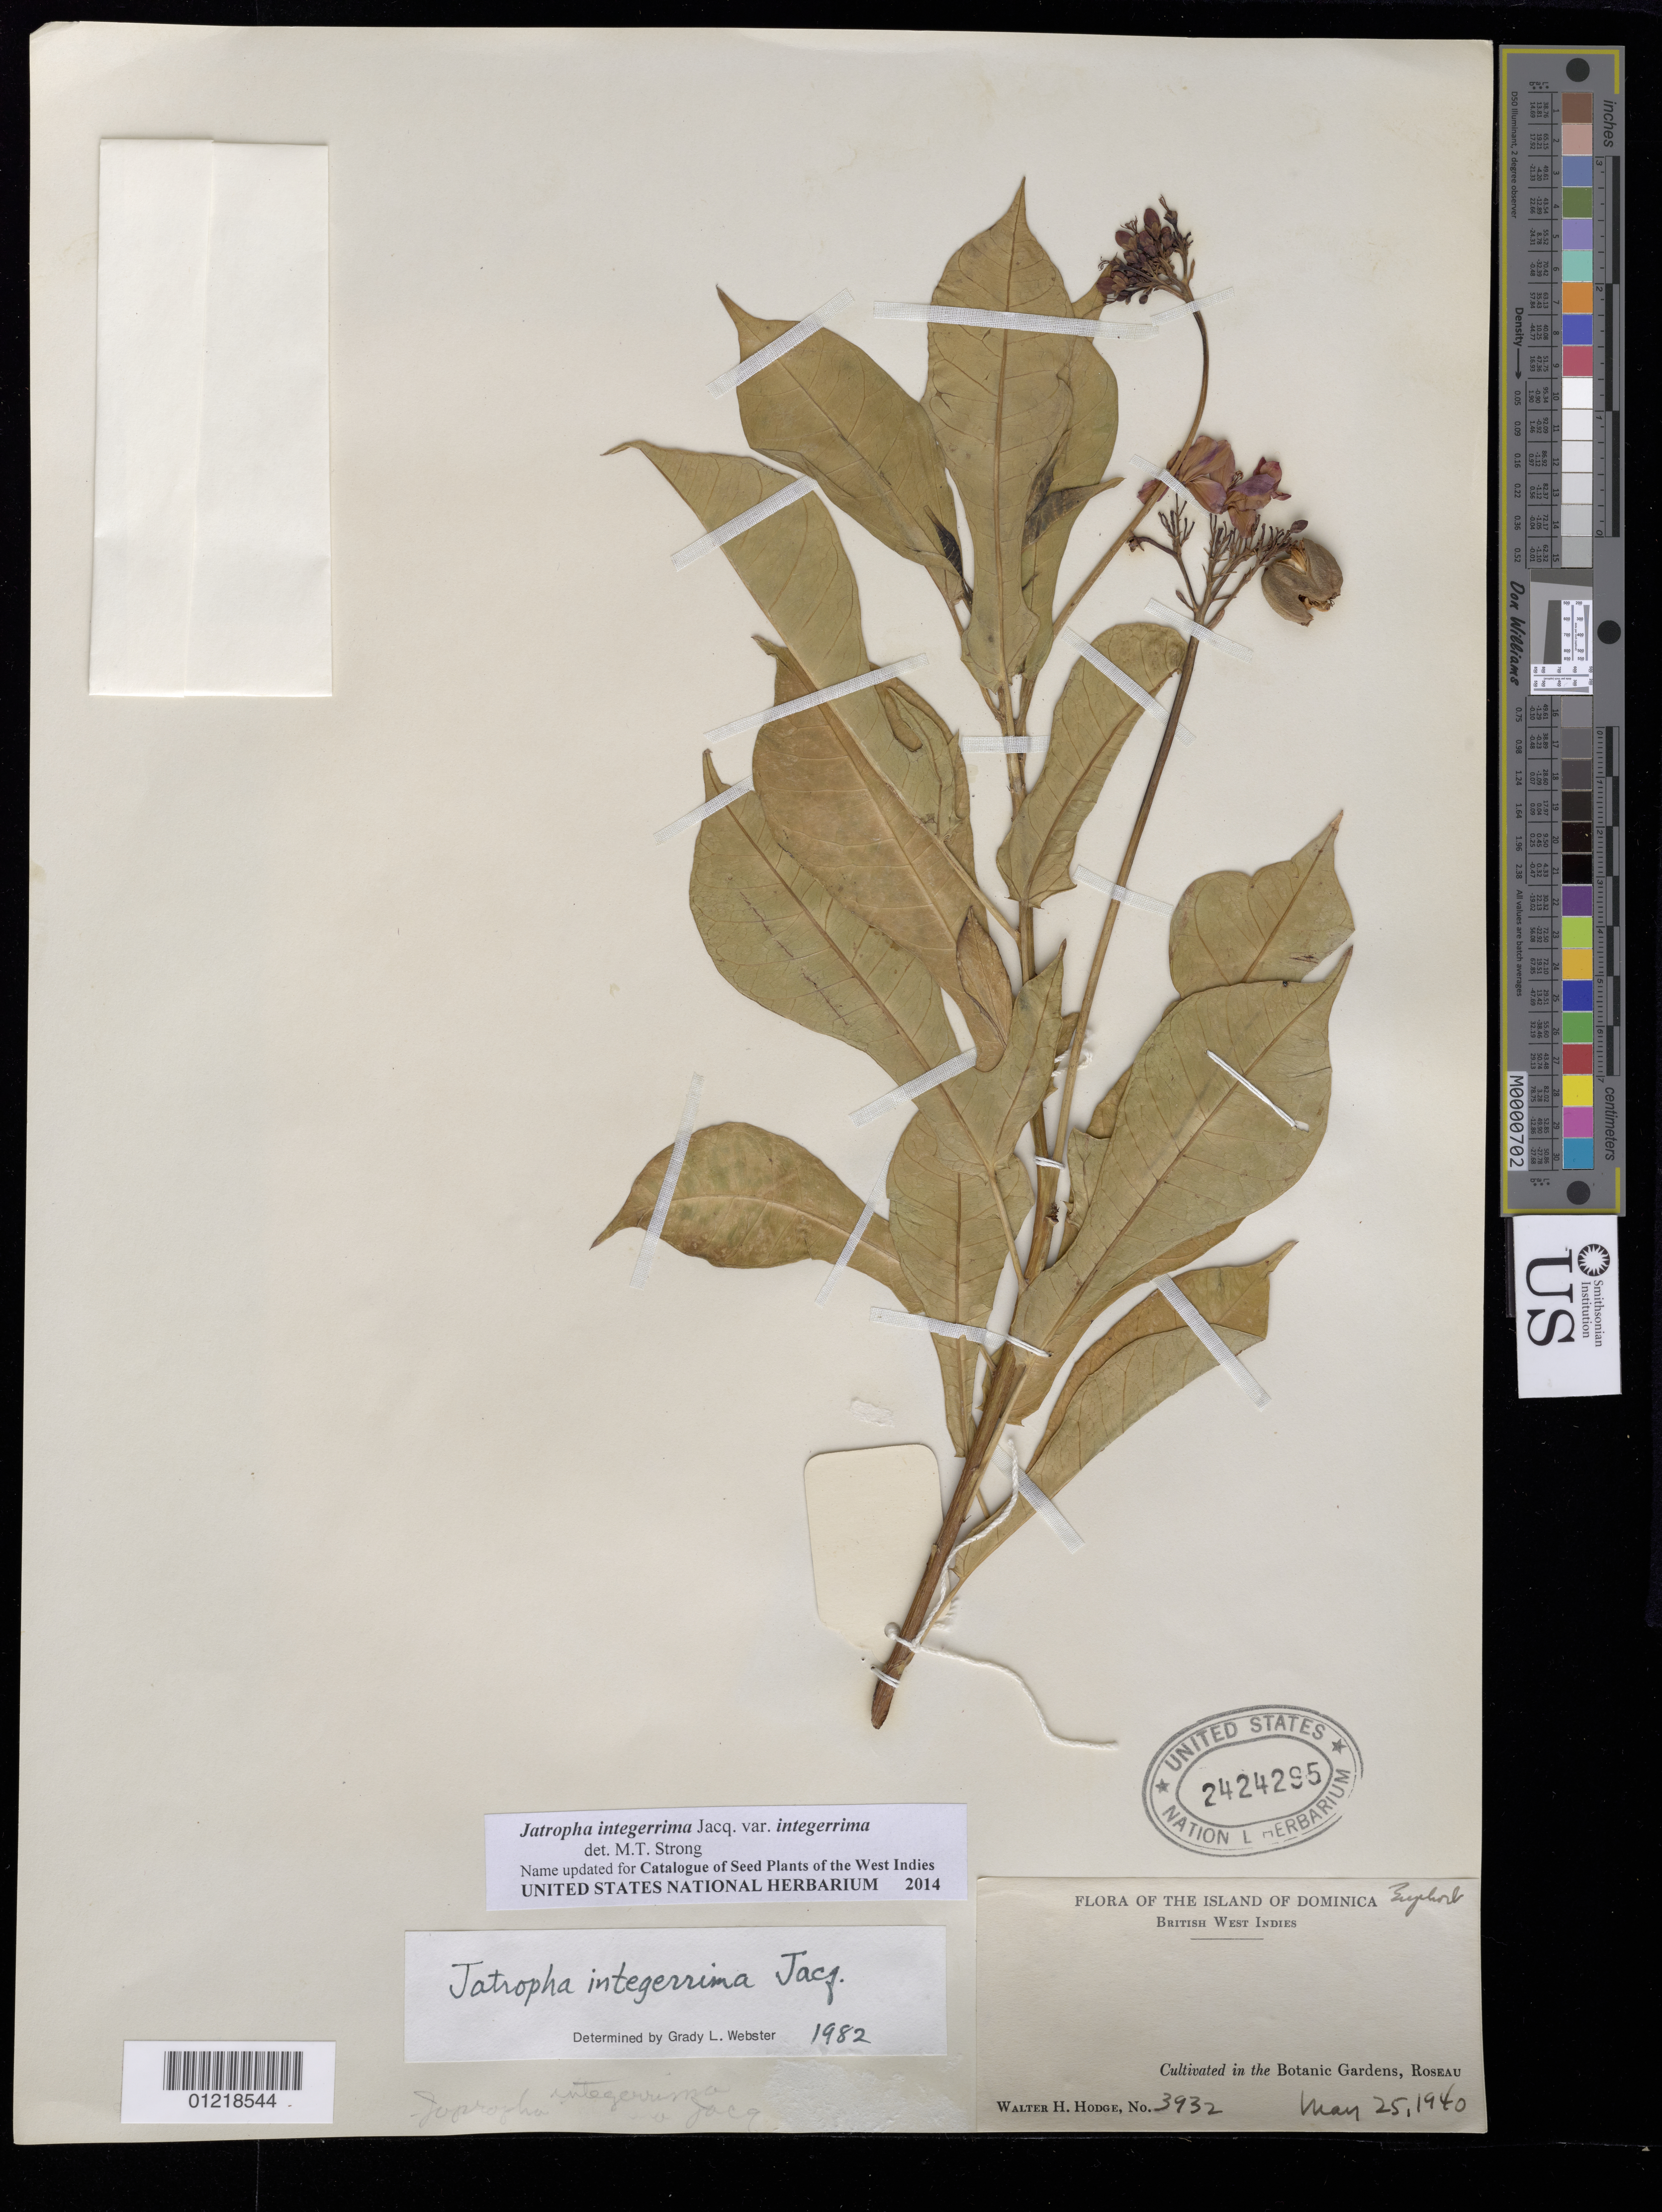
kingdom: Plantae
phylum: Tracheophyta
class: Magnoliopsida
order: Malpighiales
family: Euphorbiaceae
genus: Jatropha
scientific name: Jatropha integerrima var. integerrima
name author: Jacq.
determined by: Strong, M. T., (US), Smithsonian Institution - National Museum of Natural History (UNITED STATES)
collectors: W. Hodge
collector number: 3932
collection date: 1940-05-25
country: Dominica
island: Windward Is.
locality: Roseau, Botanic Garden.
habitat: Cultivated.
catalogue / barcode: US 2424295